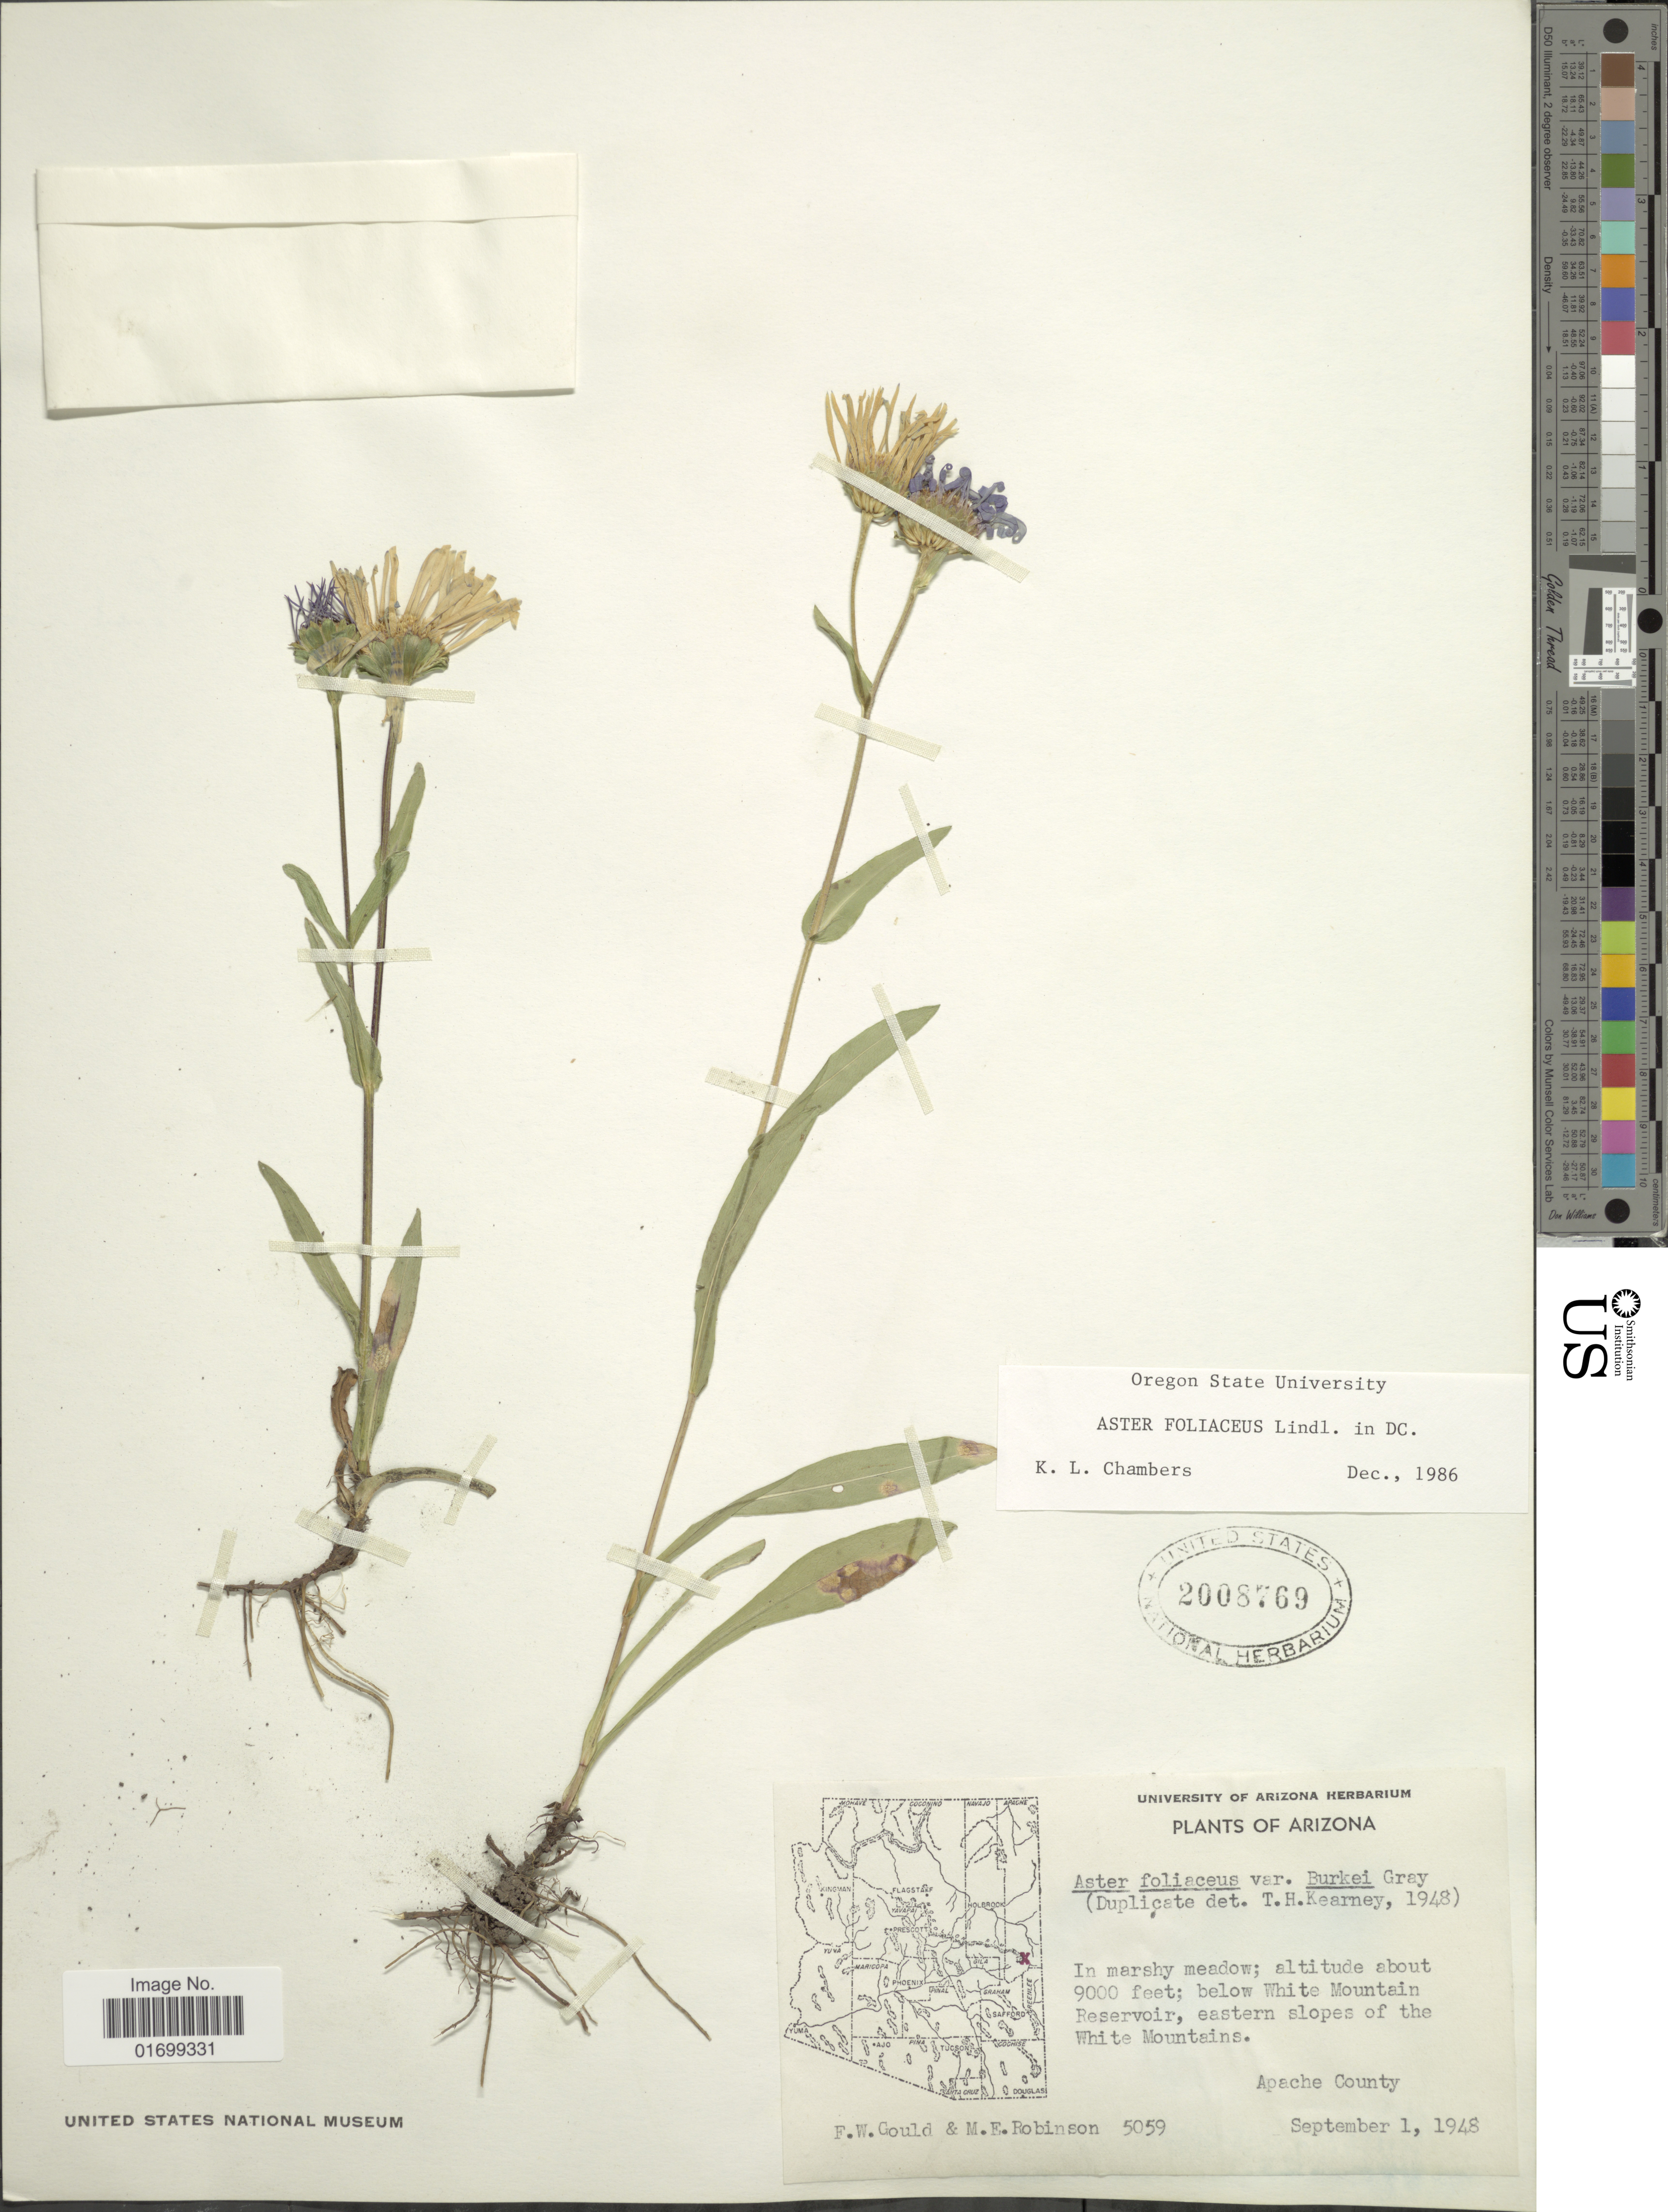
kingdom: Plantae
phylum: Tracheophyta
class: Magnoliopsida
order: Asterales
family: Asteraceae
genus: Symphyotrichum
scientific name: Symphyotrichum foliaceum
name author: (Lindl. ex DC.) G.L. Nesom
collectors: F. W. Gould & M. E. Robinson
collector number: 5059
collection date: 1948-09-01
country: United States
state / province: Arizona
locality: In marshy meadow, below White Mountain Reservoir, eastern slopes of the White Mountains, Apache County.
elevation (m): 2743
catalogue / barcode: US 2008769